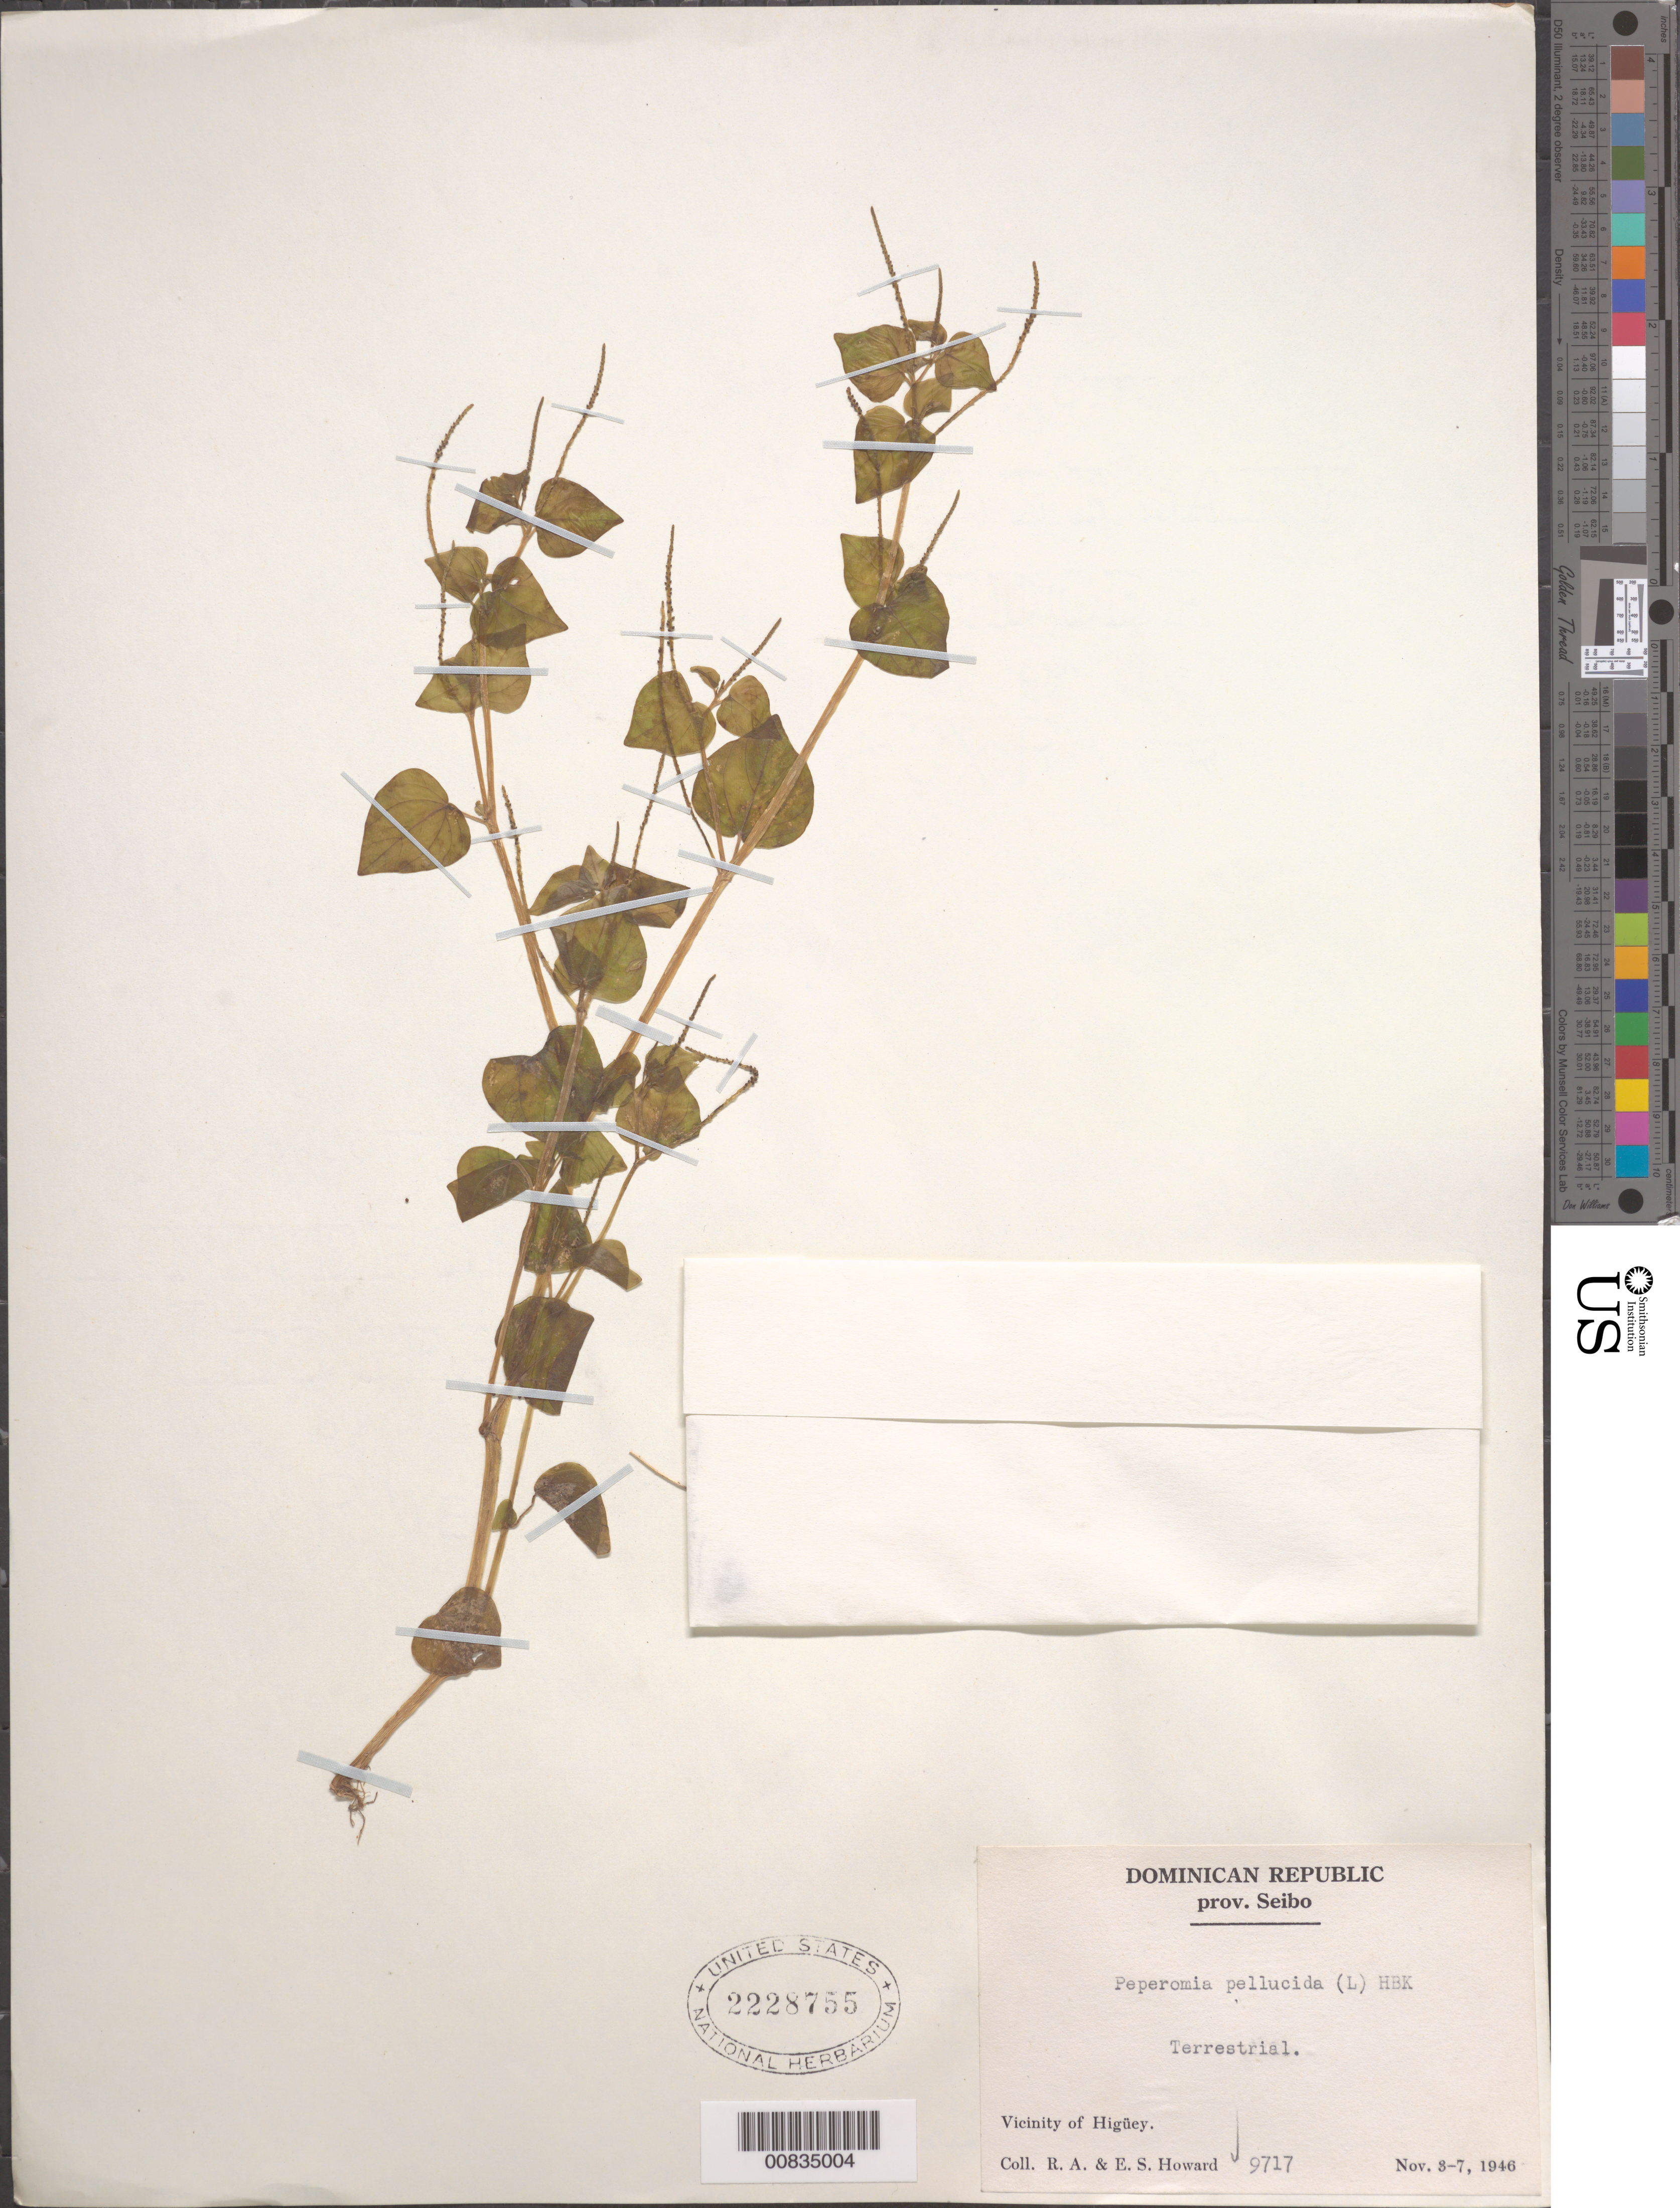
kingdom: Plantae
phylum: Tracheophyta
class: Magnoliopsida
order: Piperales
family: Piperaceae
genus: Peperomia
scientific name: Peperomia pellucida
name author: (L.) Kunth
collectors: R. A. Howard & E. S. Howard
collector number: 9717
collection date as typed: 03 Nov 1946 to 07 Nov 1946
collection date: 1946-11-03/1946-11-07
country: Dominican Republic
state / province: El Seibo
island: Hispaniola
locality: Vicinity of Higüey.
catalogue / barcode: US 2228755